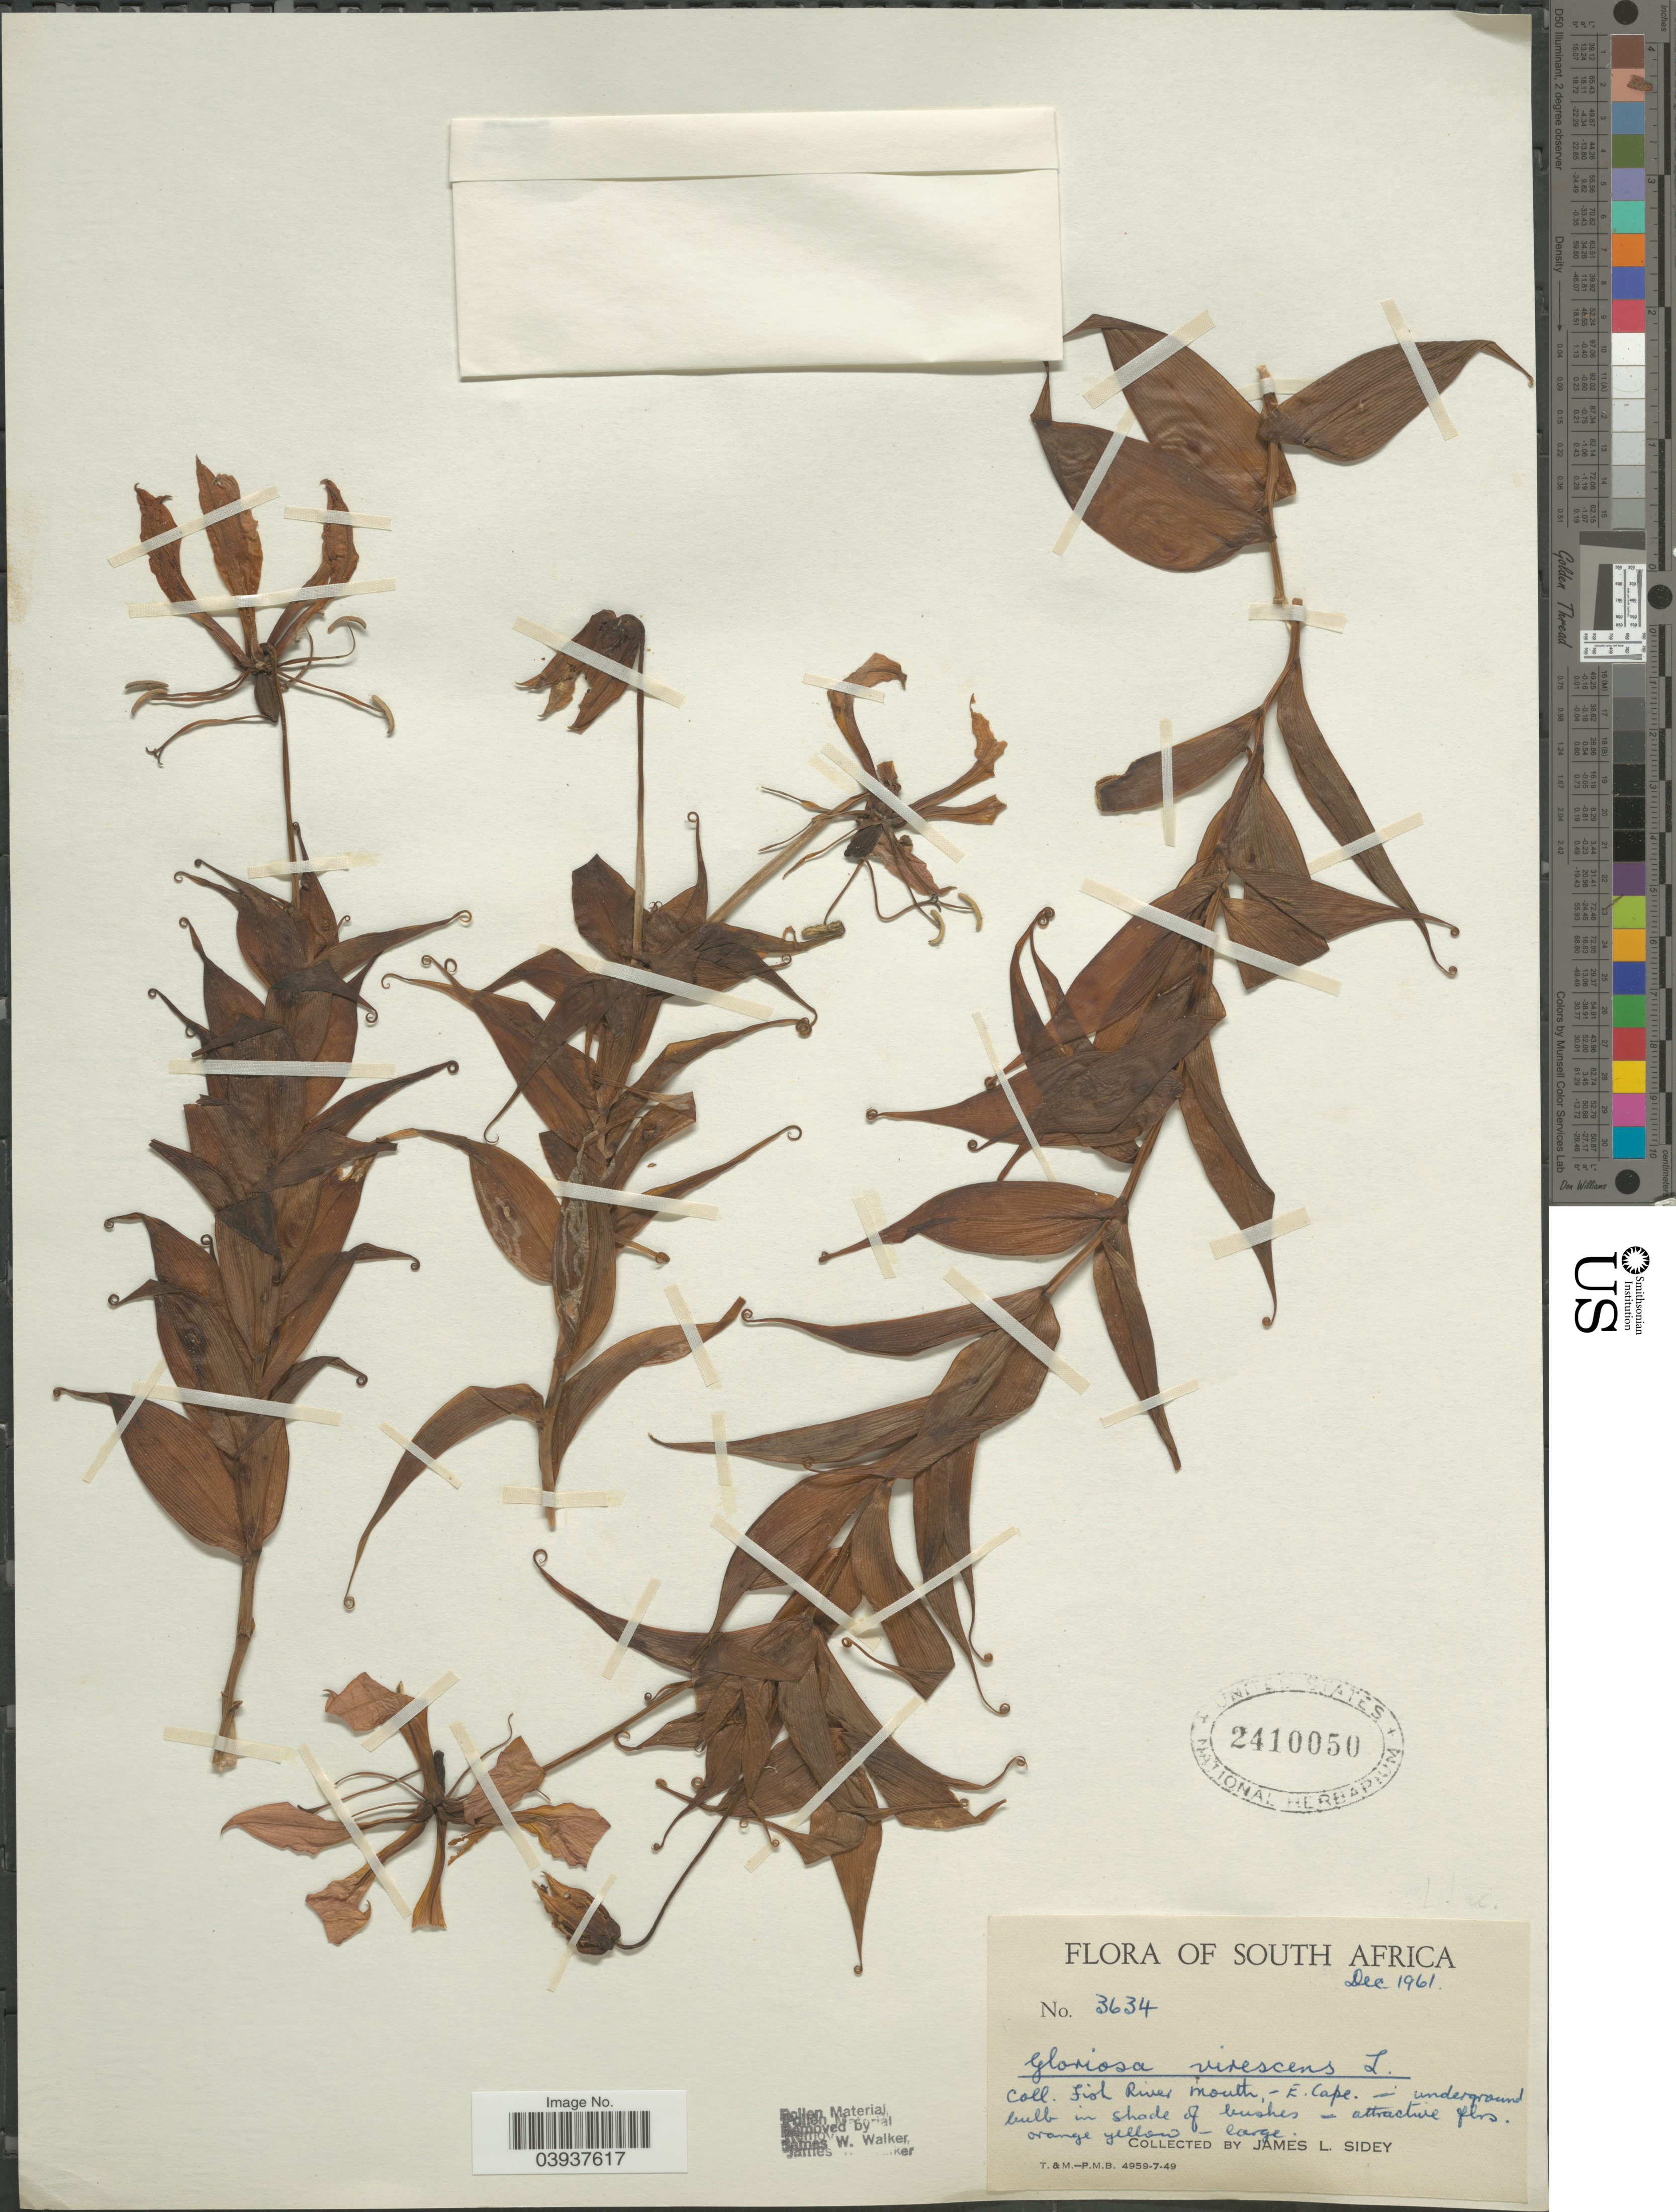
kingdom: Plantae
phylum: Tracheophyta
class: Liliopsida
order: Liliales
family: Colchicaceae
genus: Gloriosa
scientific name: Gloriosa virescens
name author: Lindl.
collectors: J. L. Sidey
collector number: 3634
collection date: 1961-12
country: South Africa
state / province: Eastern Cape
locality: Fish River Mouth, - E. Cape.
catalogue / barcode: US 2410050